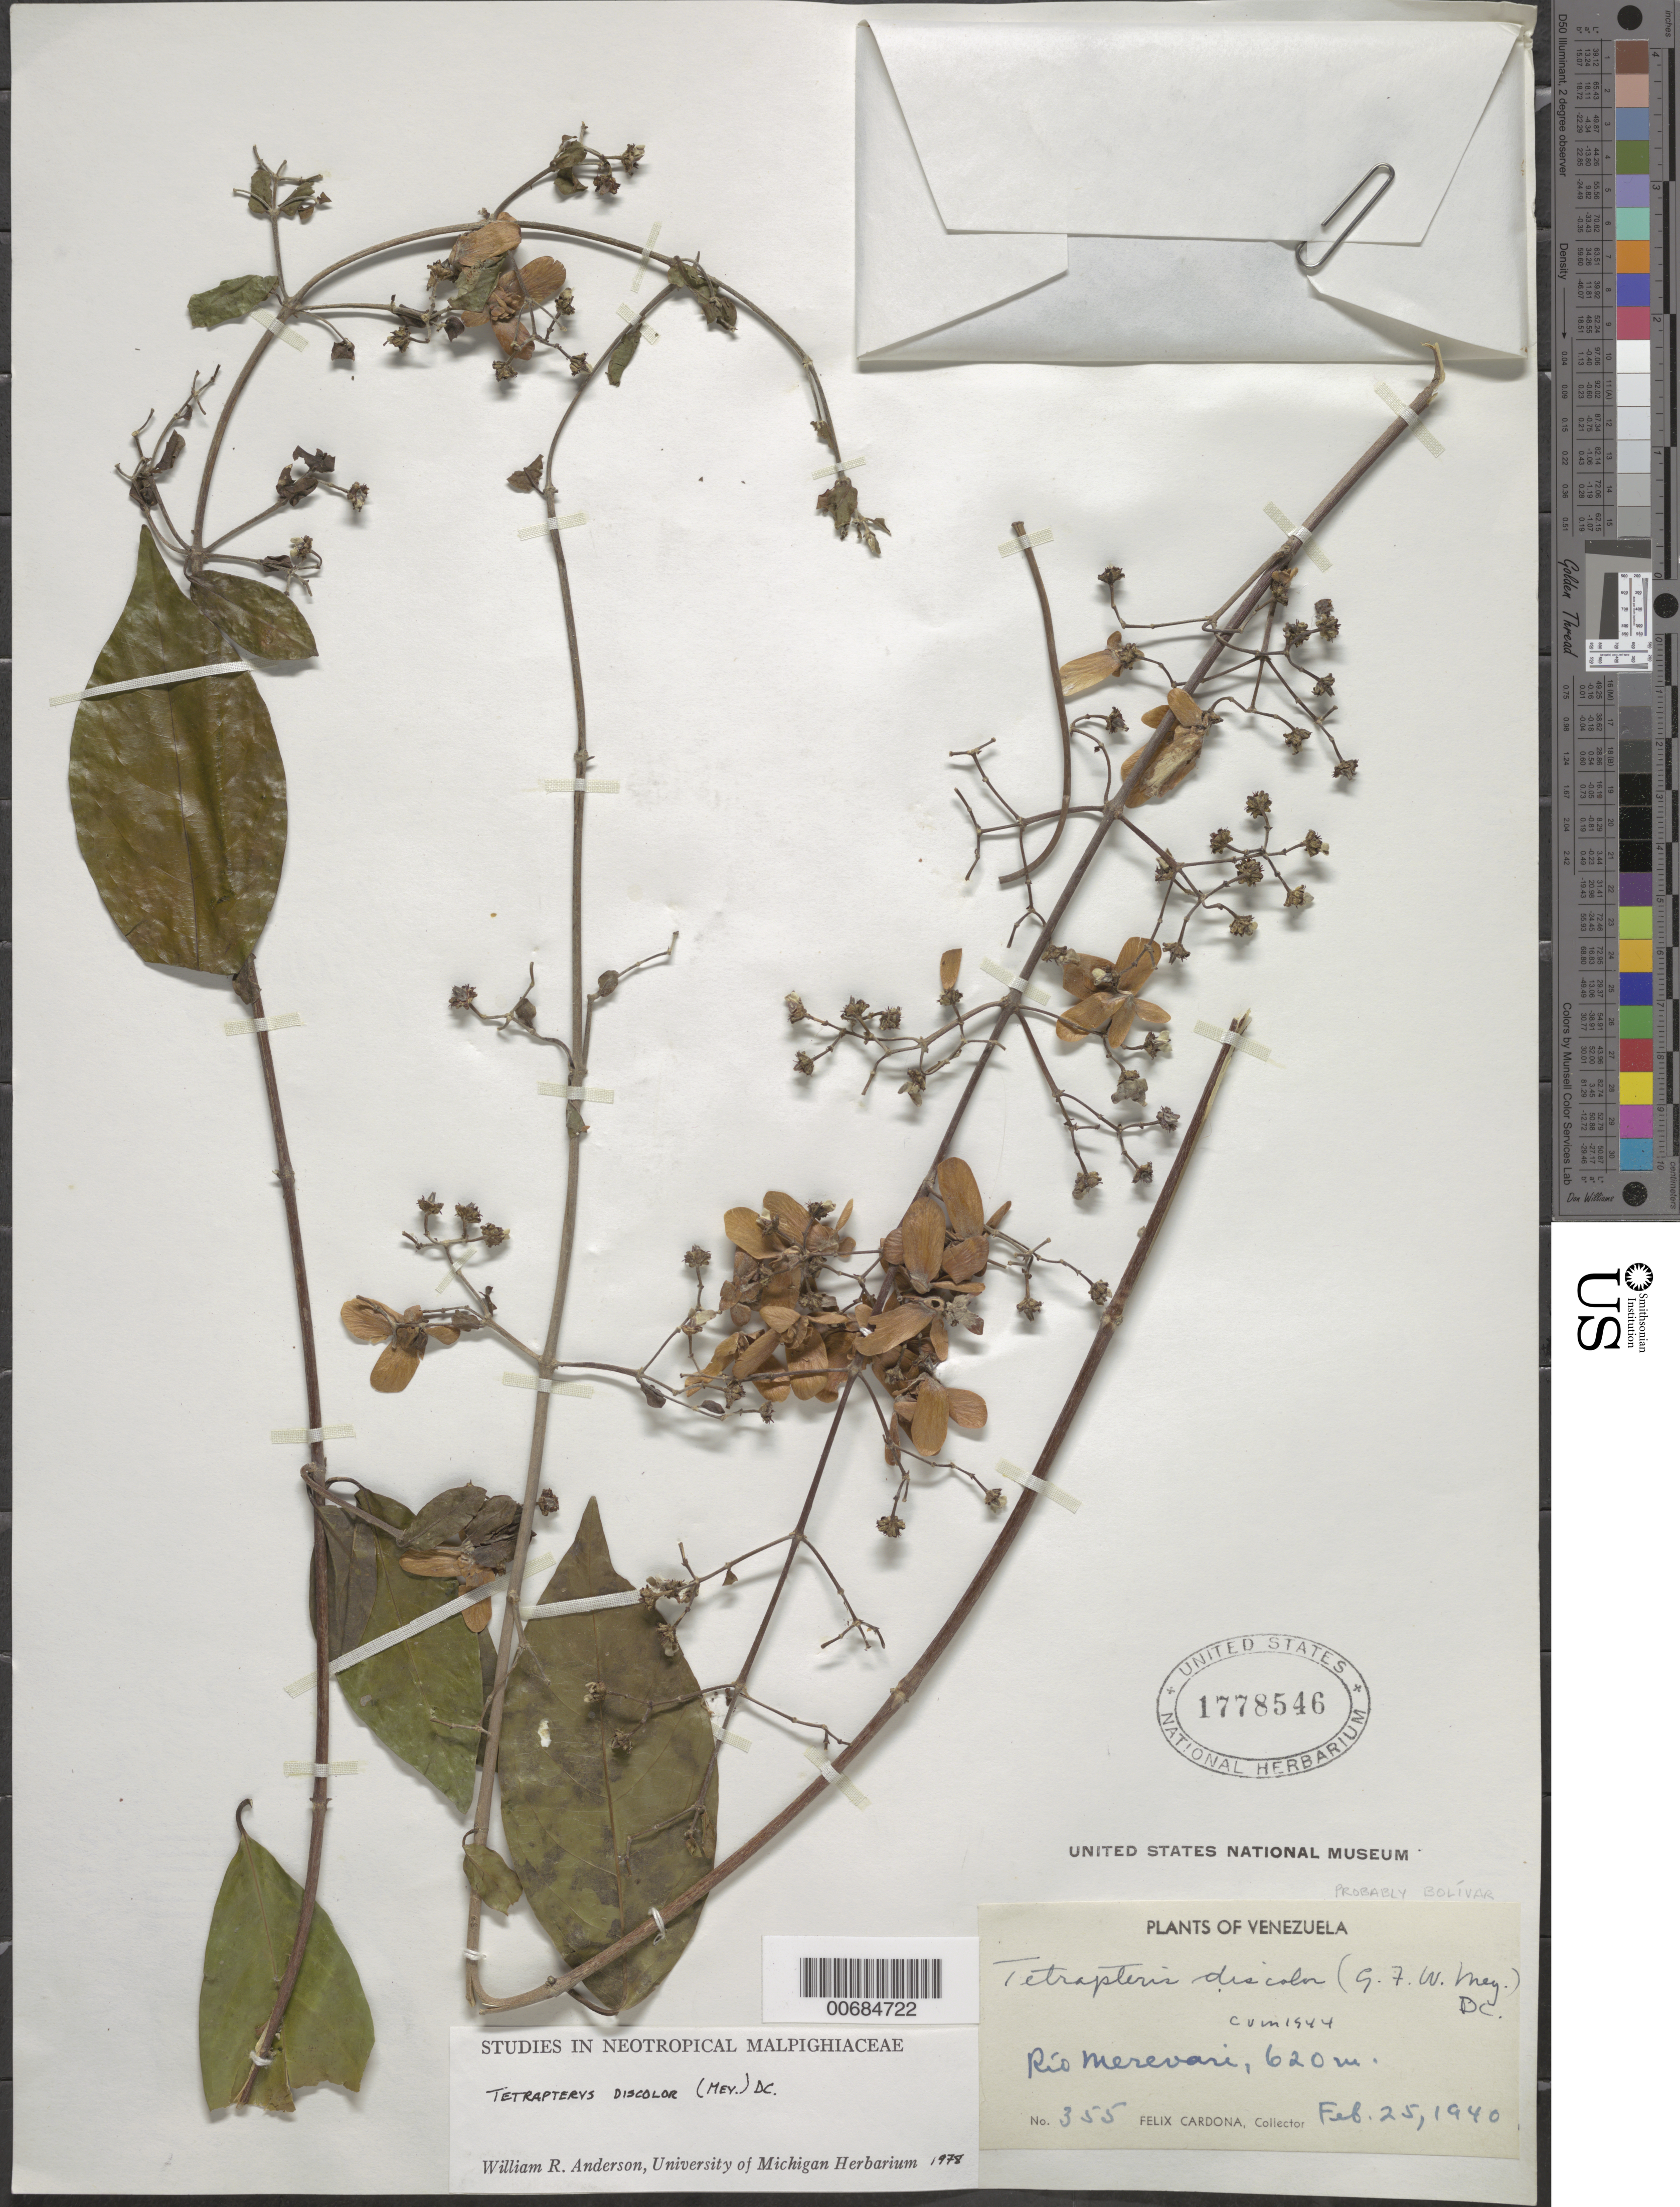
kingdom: Plantae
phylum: Tracheophyta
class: Magnoliopsida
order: Malpighiales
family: Malpighiaceae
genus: Tetrapterys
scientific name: Tetrapterys discolor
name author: (G. Mey.) DC.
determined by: Anderson, W. R., (MICH), University of Michigan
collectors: F. Cardona Puig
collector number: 355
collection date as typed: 25-Feb-40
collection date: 1940-02-25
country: Venezuela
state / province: Bolívar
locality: Río Merevari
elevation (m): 620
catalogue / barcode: US 1778546